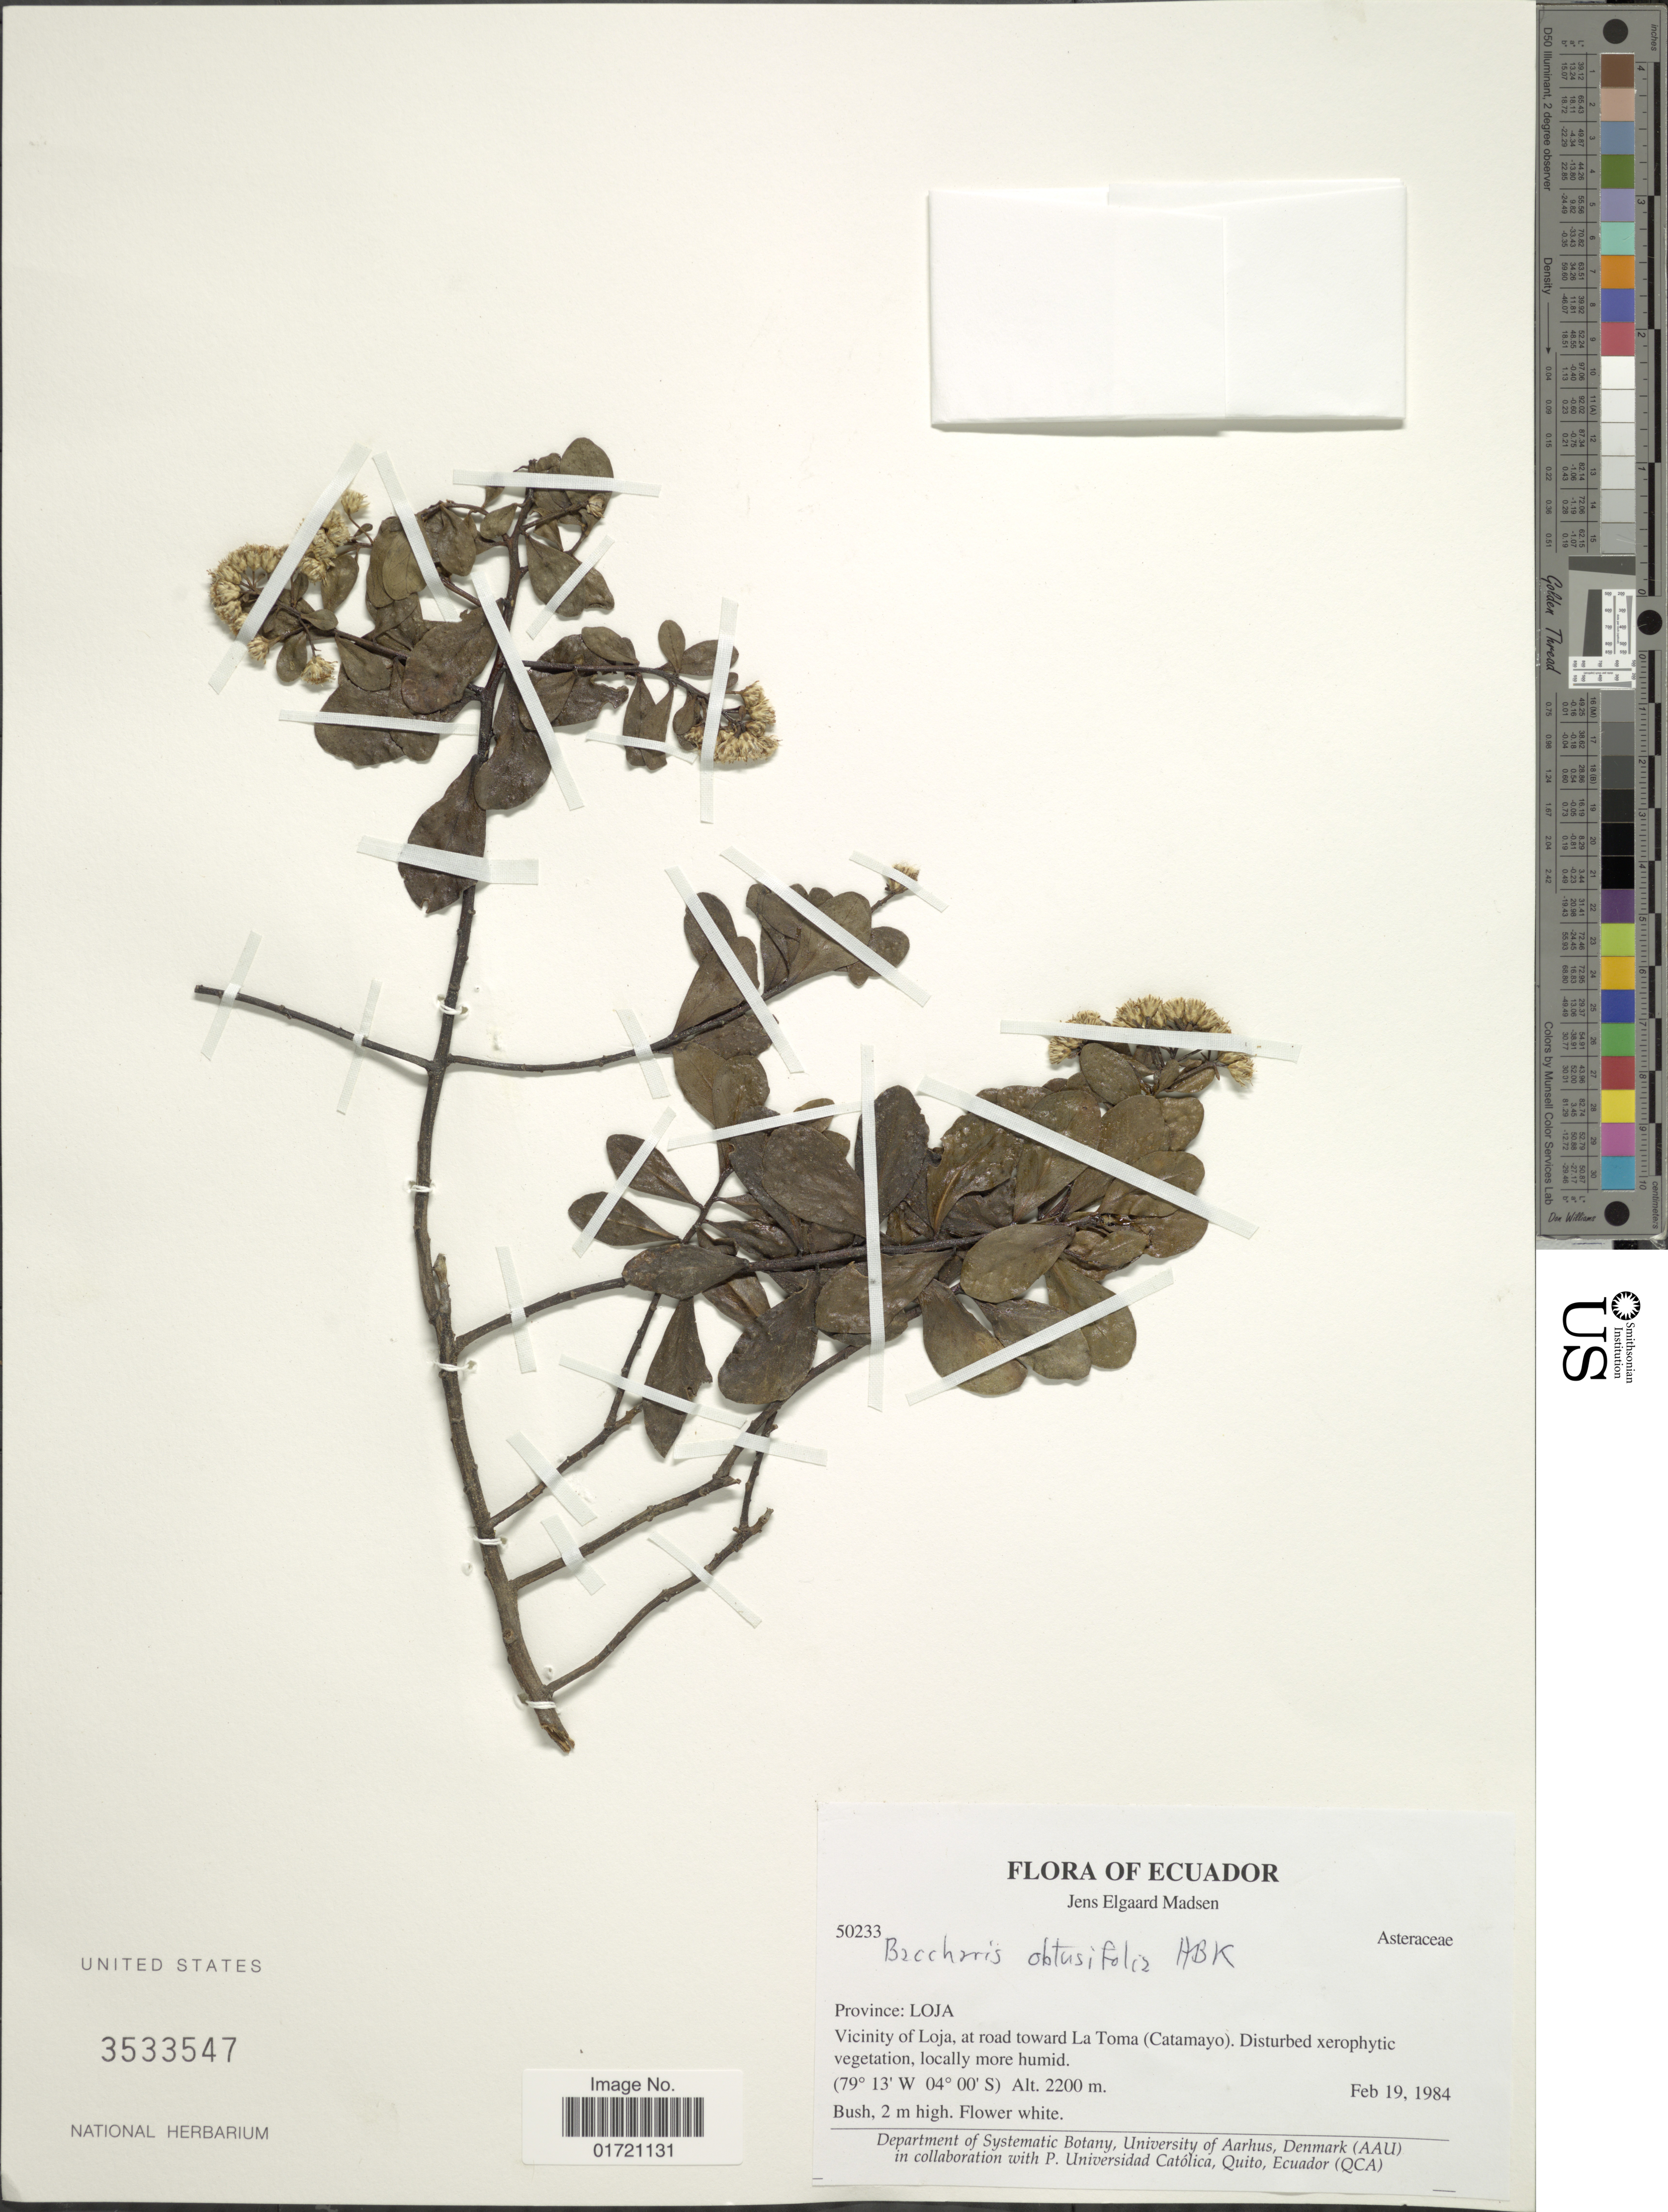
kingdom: Plantae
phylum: Tracheophyta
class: Magnoliopsida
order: Asterales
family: Asteraceae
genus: Baccharis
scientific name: Baccharis obtusifolia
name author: Kunth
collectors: J. E. Madsen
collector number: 50233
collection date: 1984-02-19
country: Ecuador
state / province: Loja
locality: Province: Loja. Vicinity of Loja, at road toward La Toma (Catamayo).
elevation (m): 2200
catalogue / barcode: US 3533547